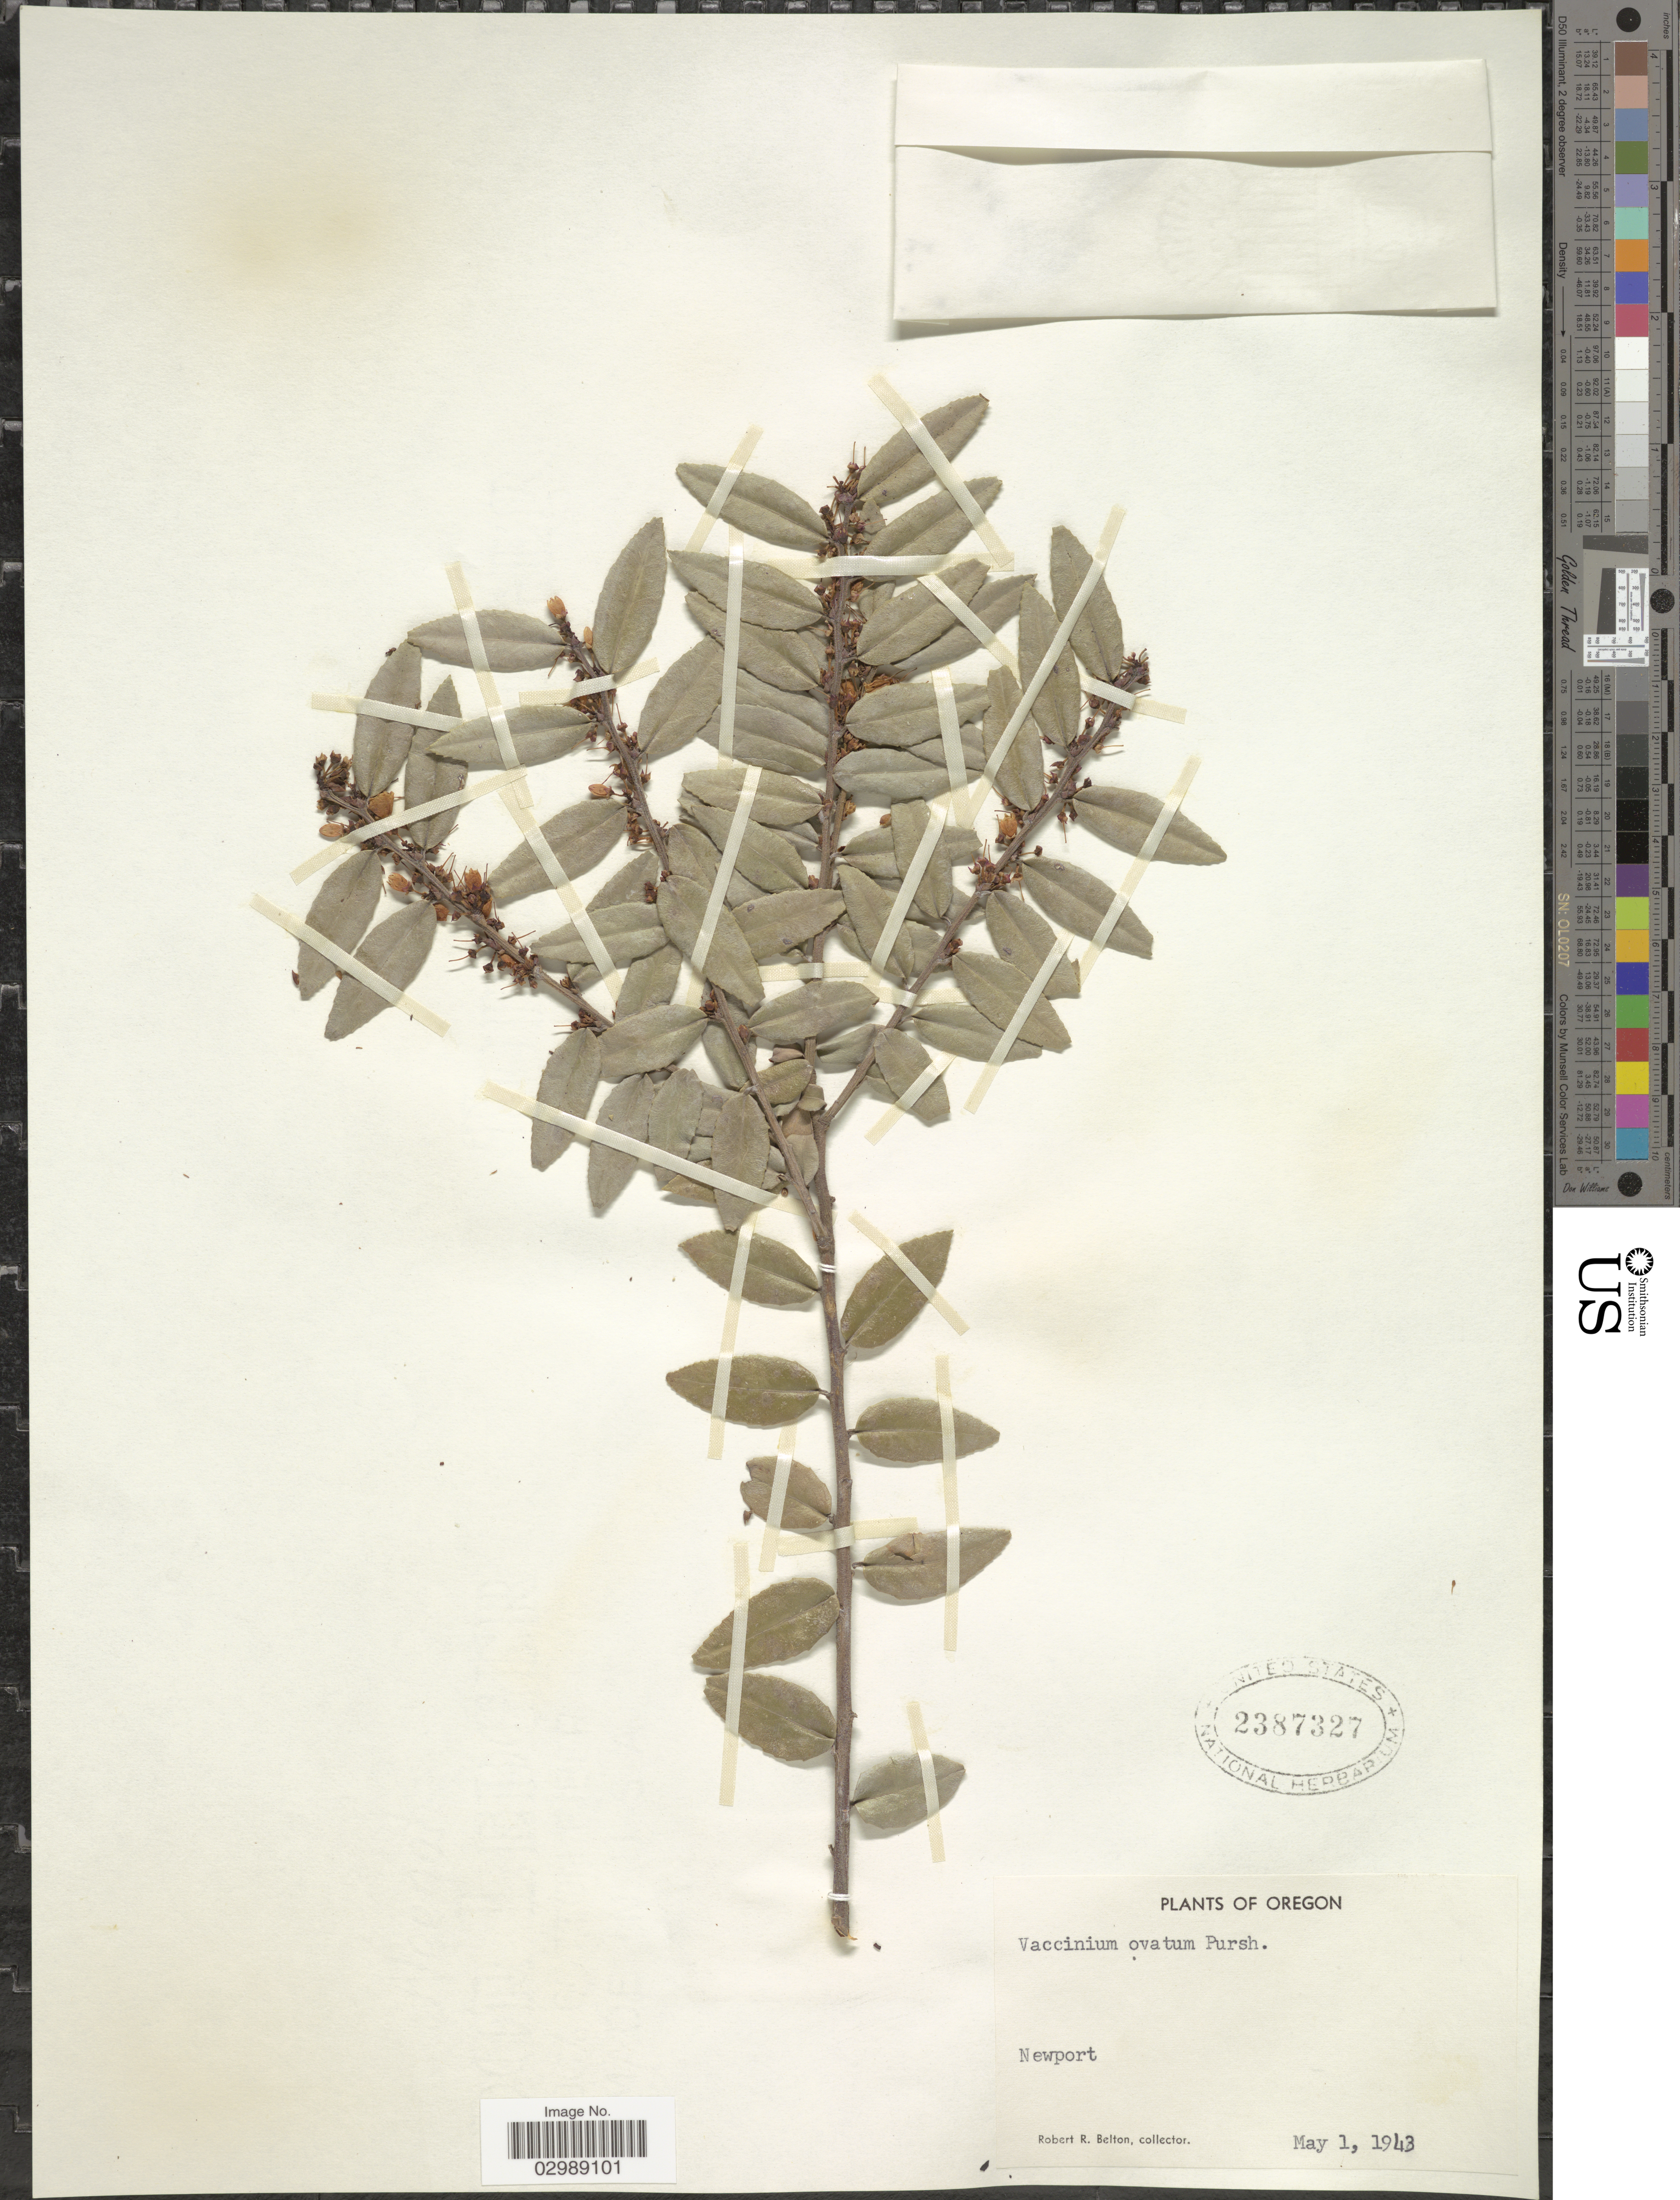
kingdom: Plantae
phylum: Tracheophyta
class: Magnoliopsida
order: Ericales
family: Ericaceae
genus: Vaccinium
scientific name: Vaccinium ovatum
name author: Pursh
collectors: R. Belton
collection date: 1943-05-01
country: United States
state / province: Oregon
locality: Newport.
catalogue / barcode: US 2387327